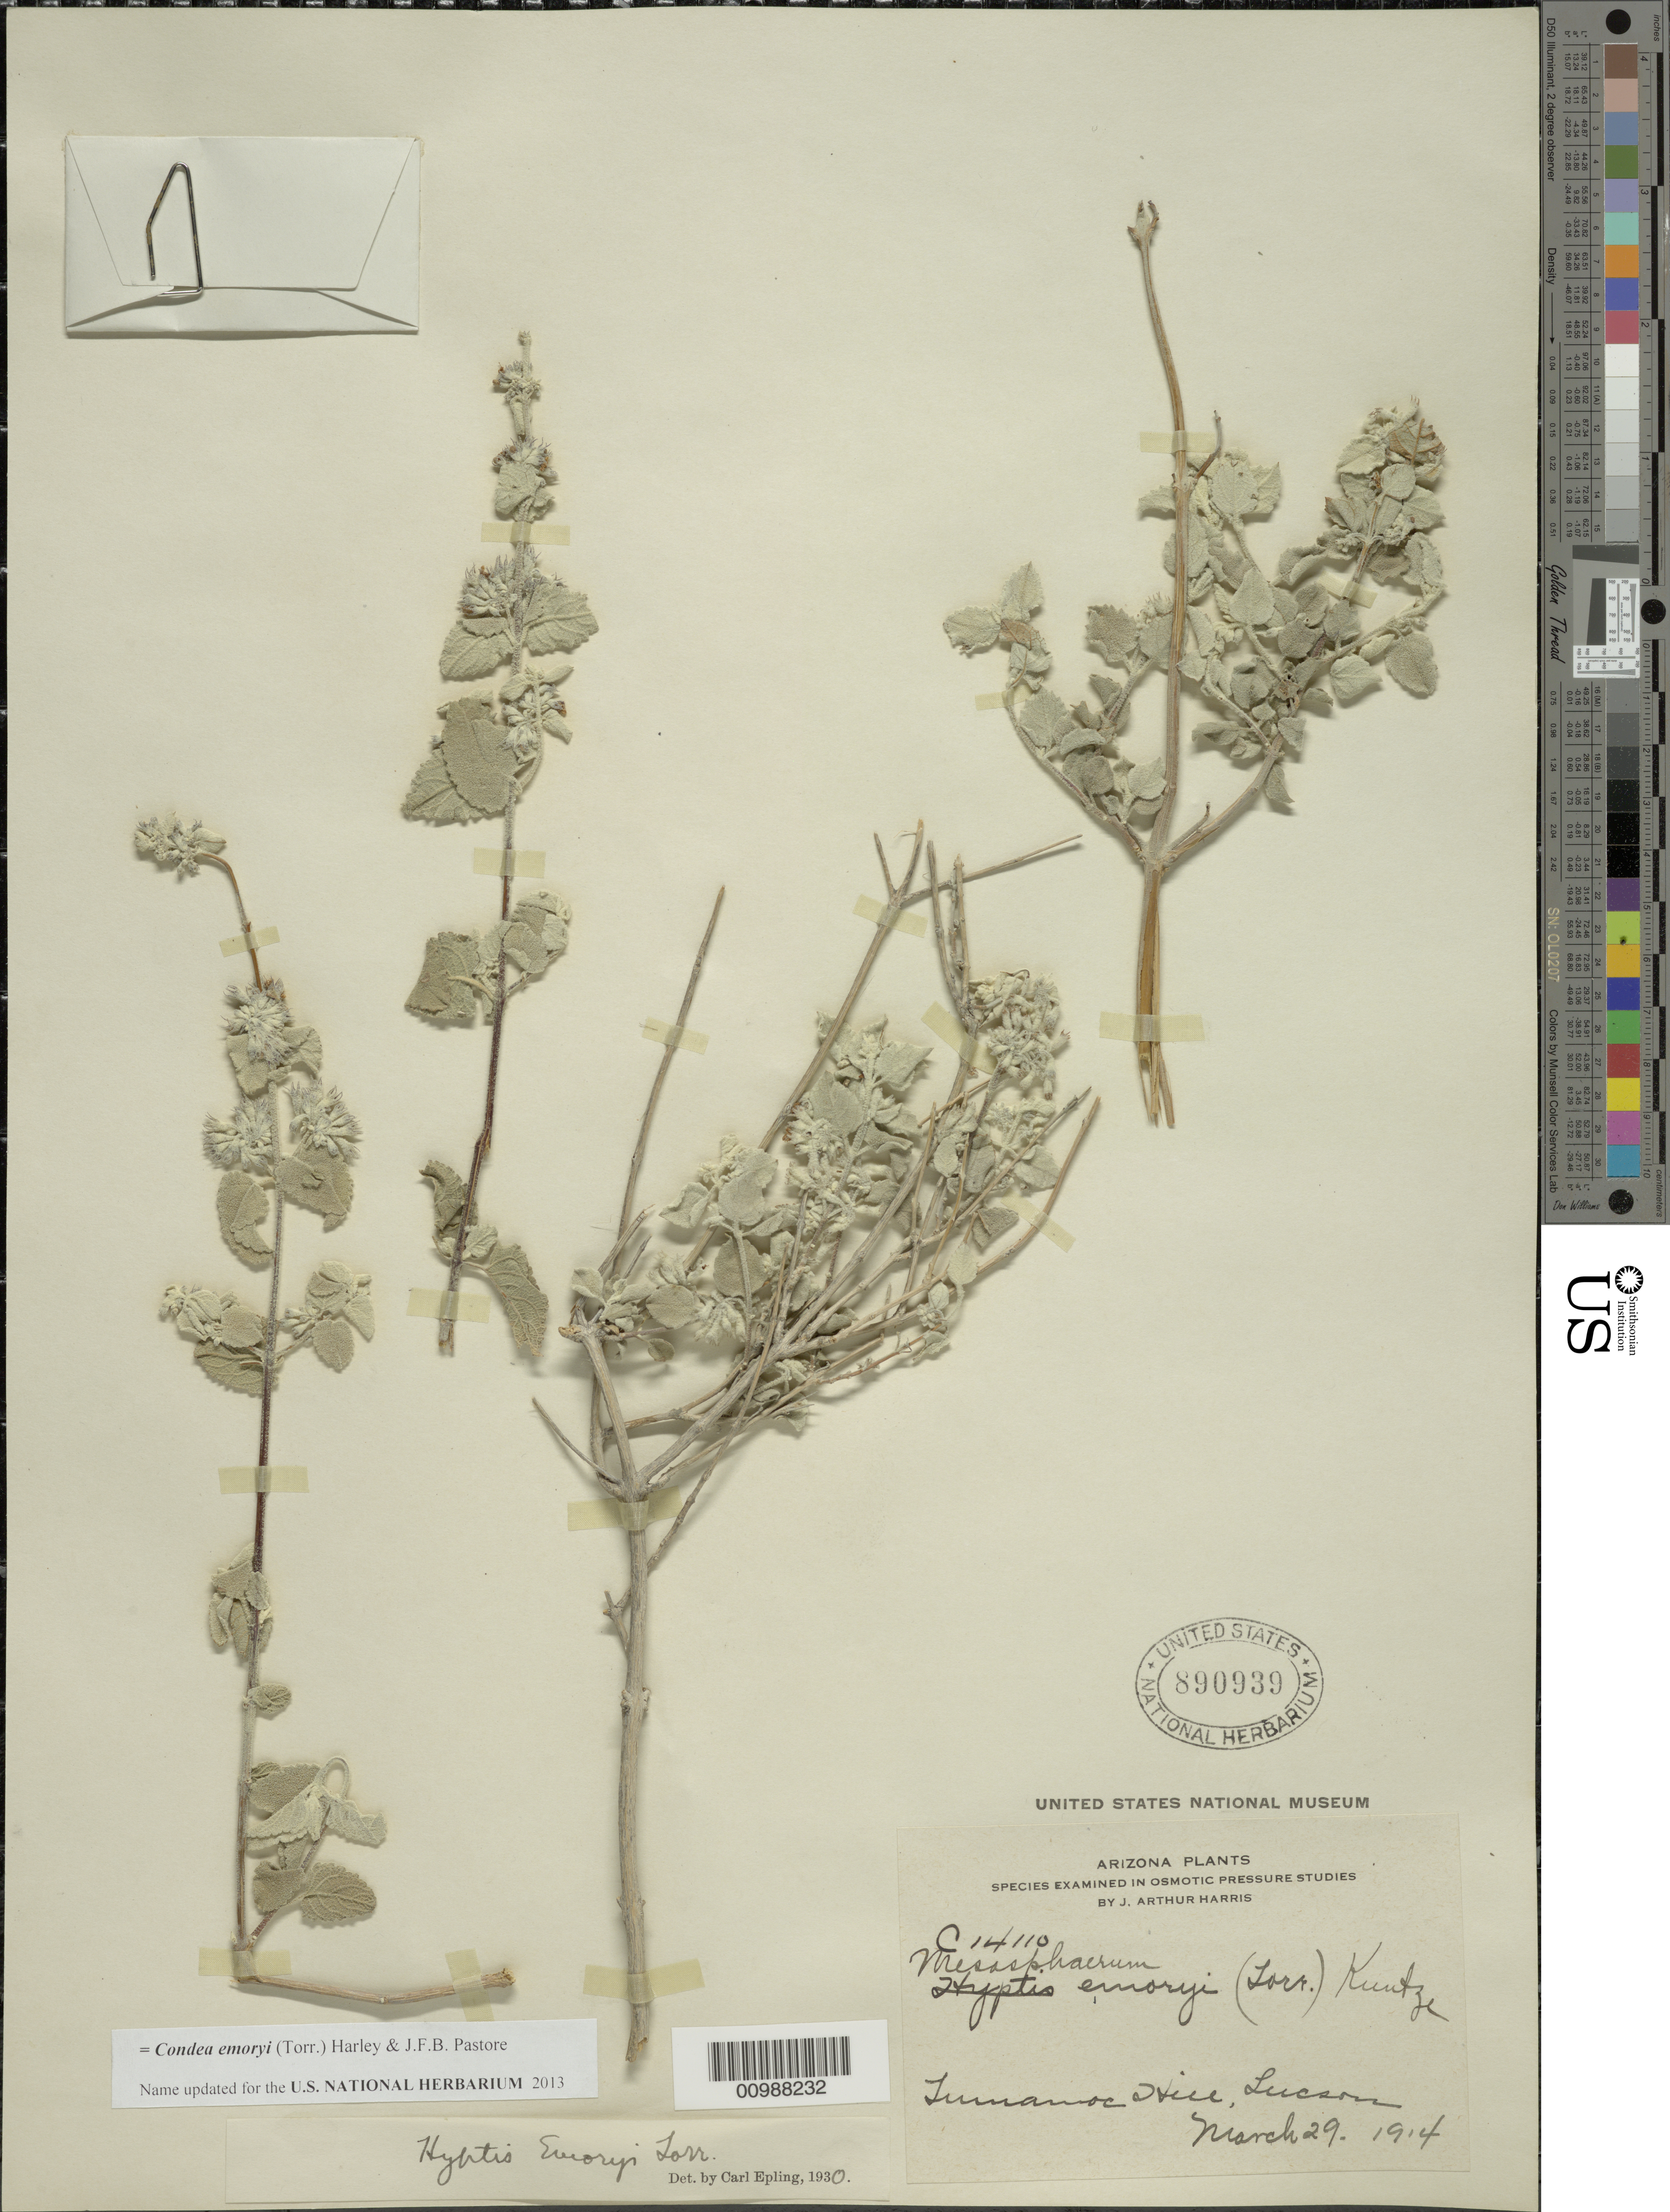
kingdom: Plantae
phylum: Tracheophyta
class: Magnoliopsida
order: Lamiales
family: Lamiaceae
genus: Condea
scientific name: Condea emoryi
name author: (Torr.) Harley & J.F.B. Pastore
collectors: A. Harris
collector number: C14110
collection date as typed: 29 Mar 1914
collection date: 1914-03-29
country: United States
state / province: Arizona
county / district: Pima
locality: Tucson.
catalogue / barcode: US 890939